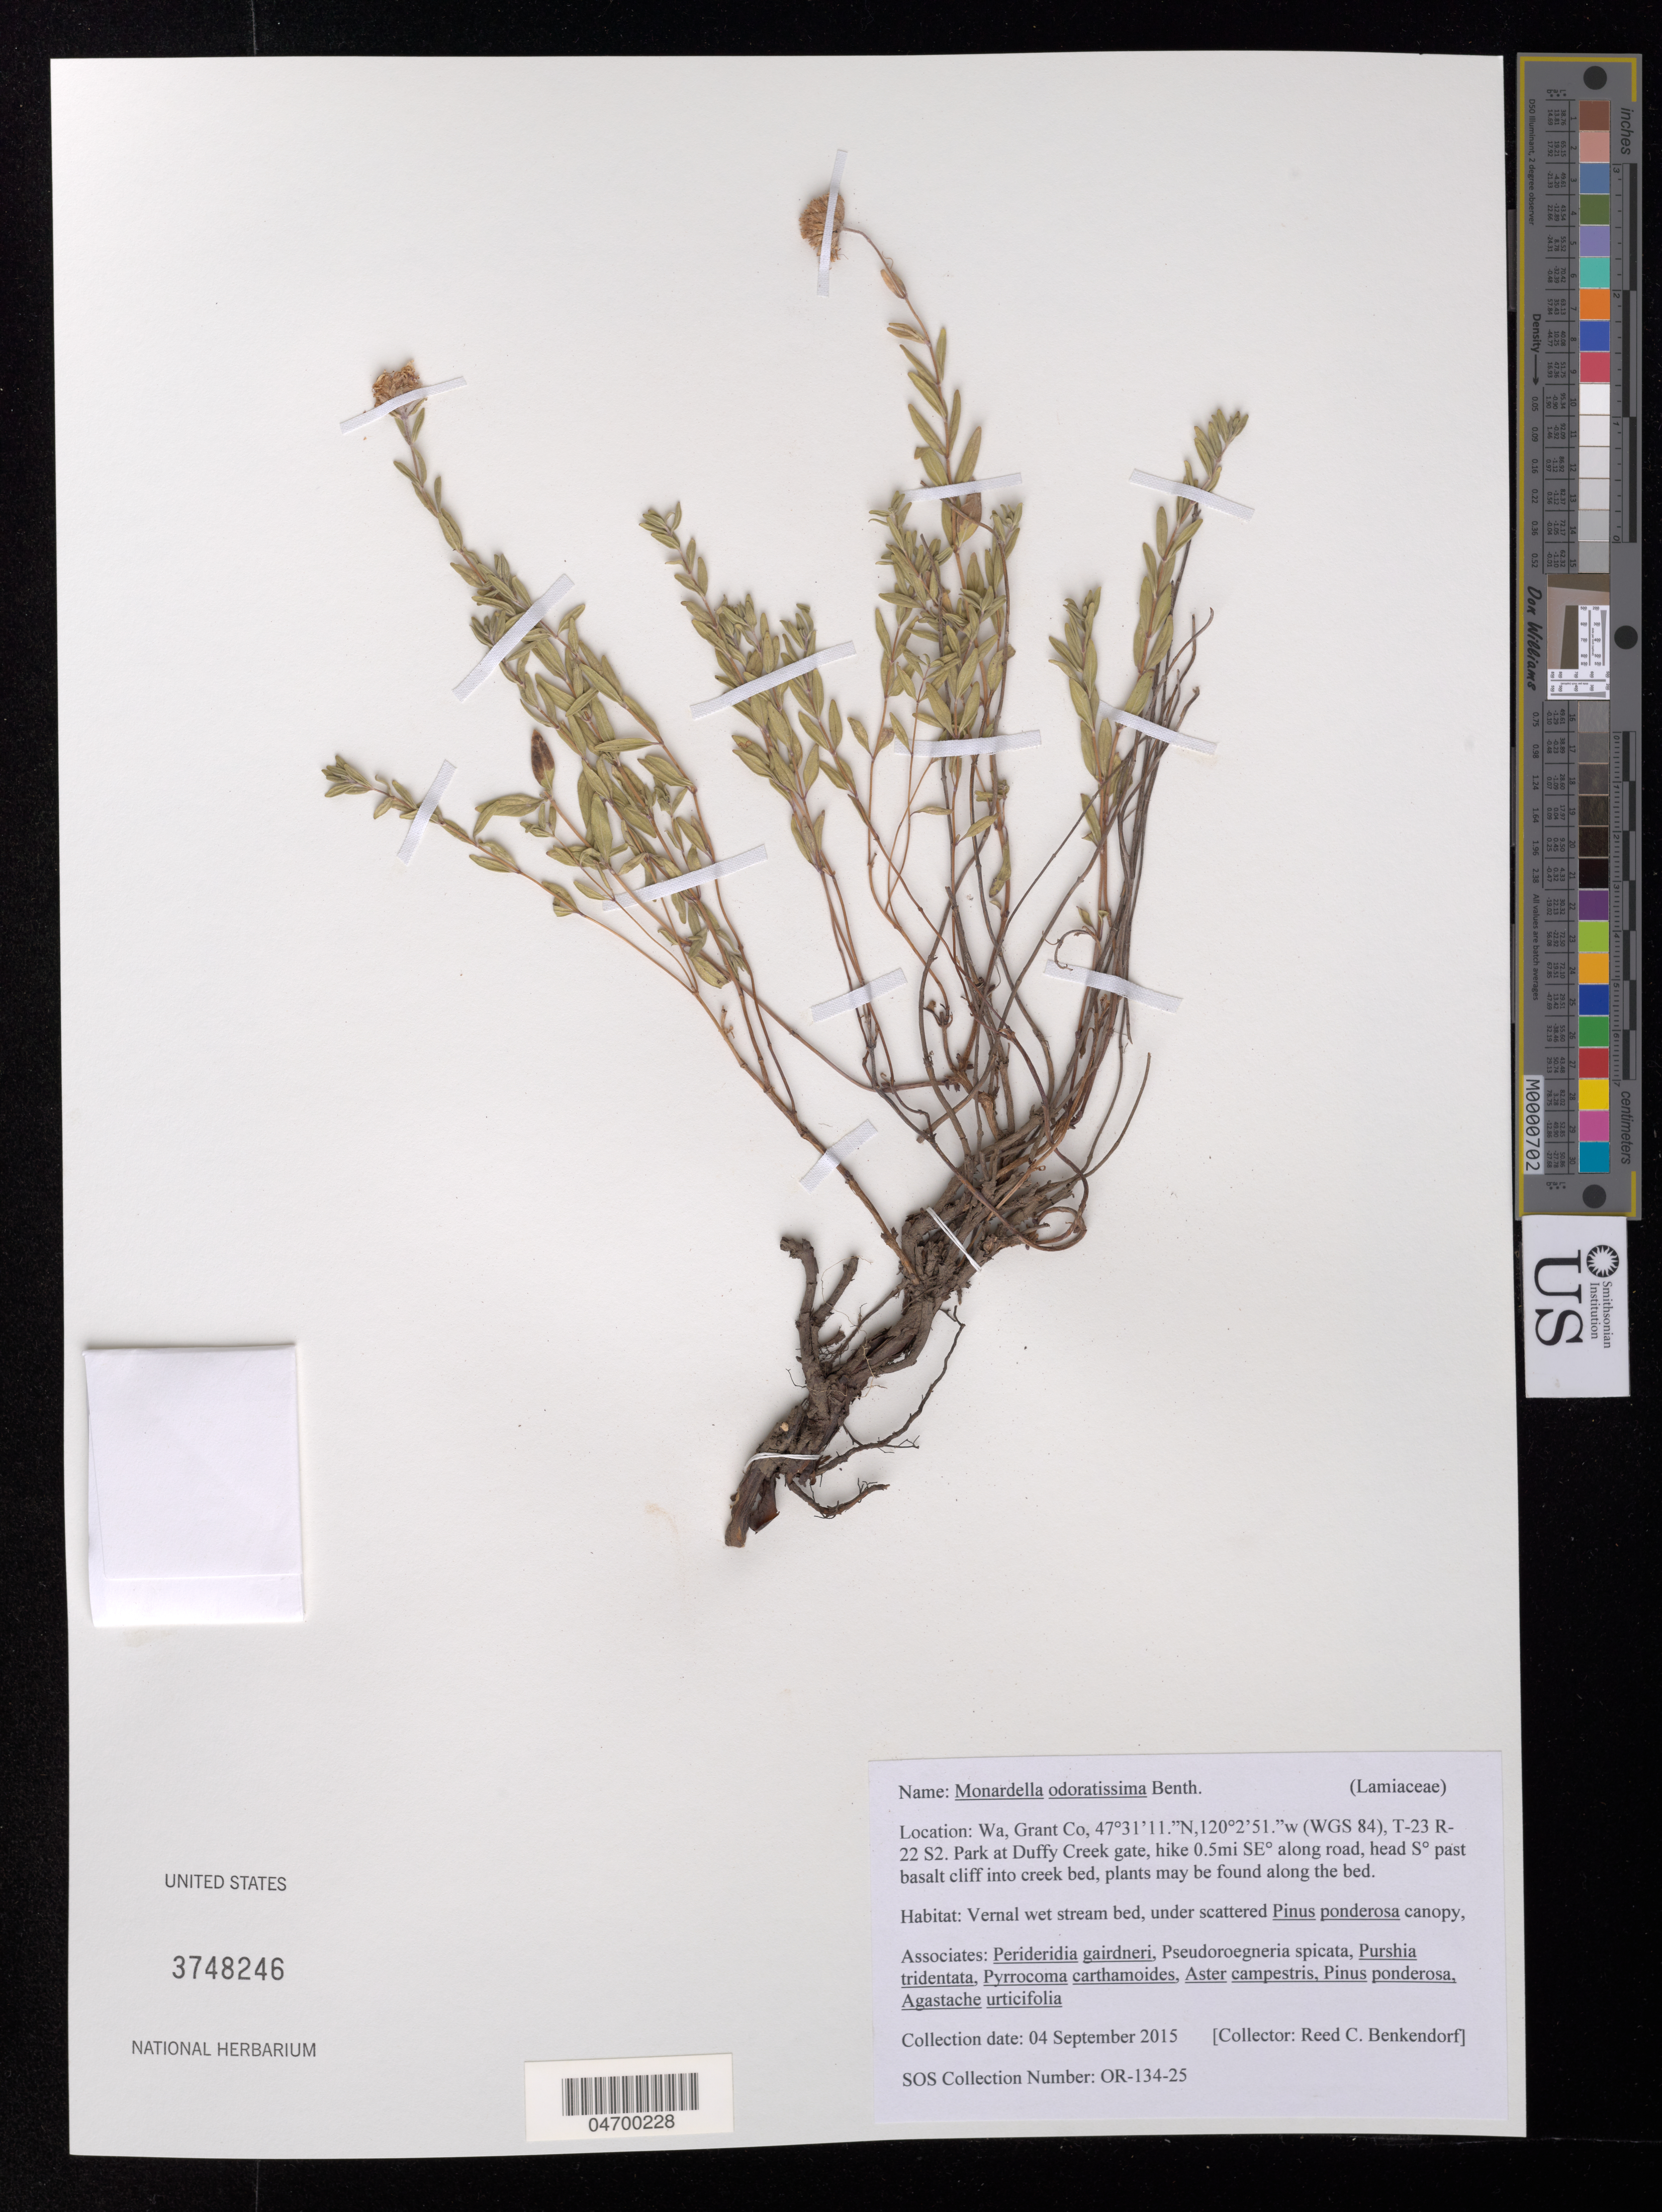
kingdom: Plantae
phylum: Tracheophyta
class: Magnoliopsida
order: Lamiales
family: Lamiaceae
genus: Monardella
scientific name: Monardella odoratissima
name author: Benth.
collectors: R. Benkendorf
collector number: OR-134-25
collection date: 2015-09-04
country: United States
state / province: Washington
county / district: Grant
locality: Wa, Grant Co, (WGS 84), T-23 R-22 S2. Park at Duffy Creek gate, hike 0.5mi SEº along road,.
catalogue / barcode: US 3748246